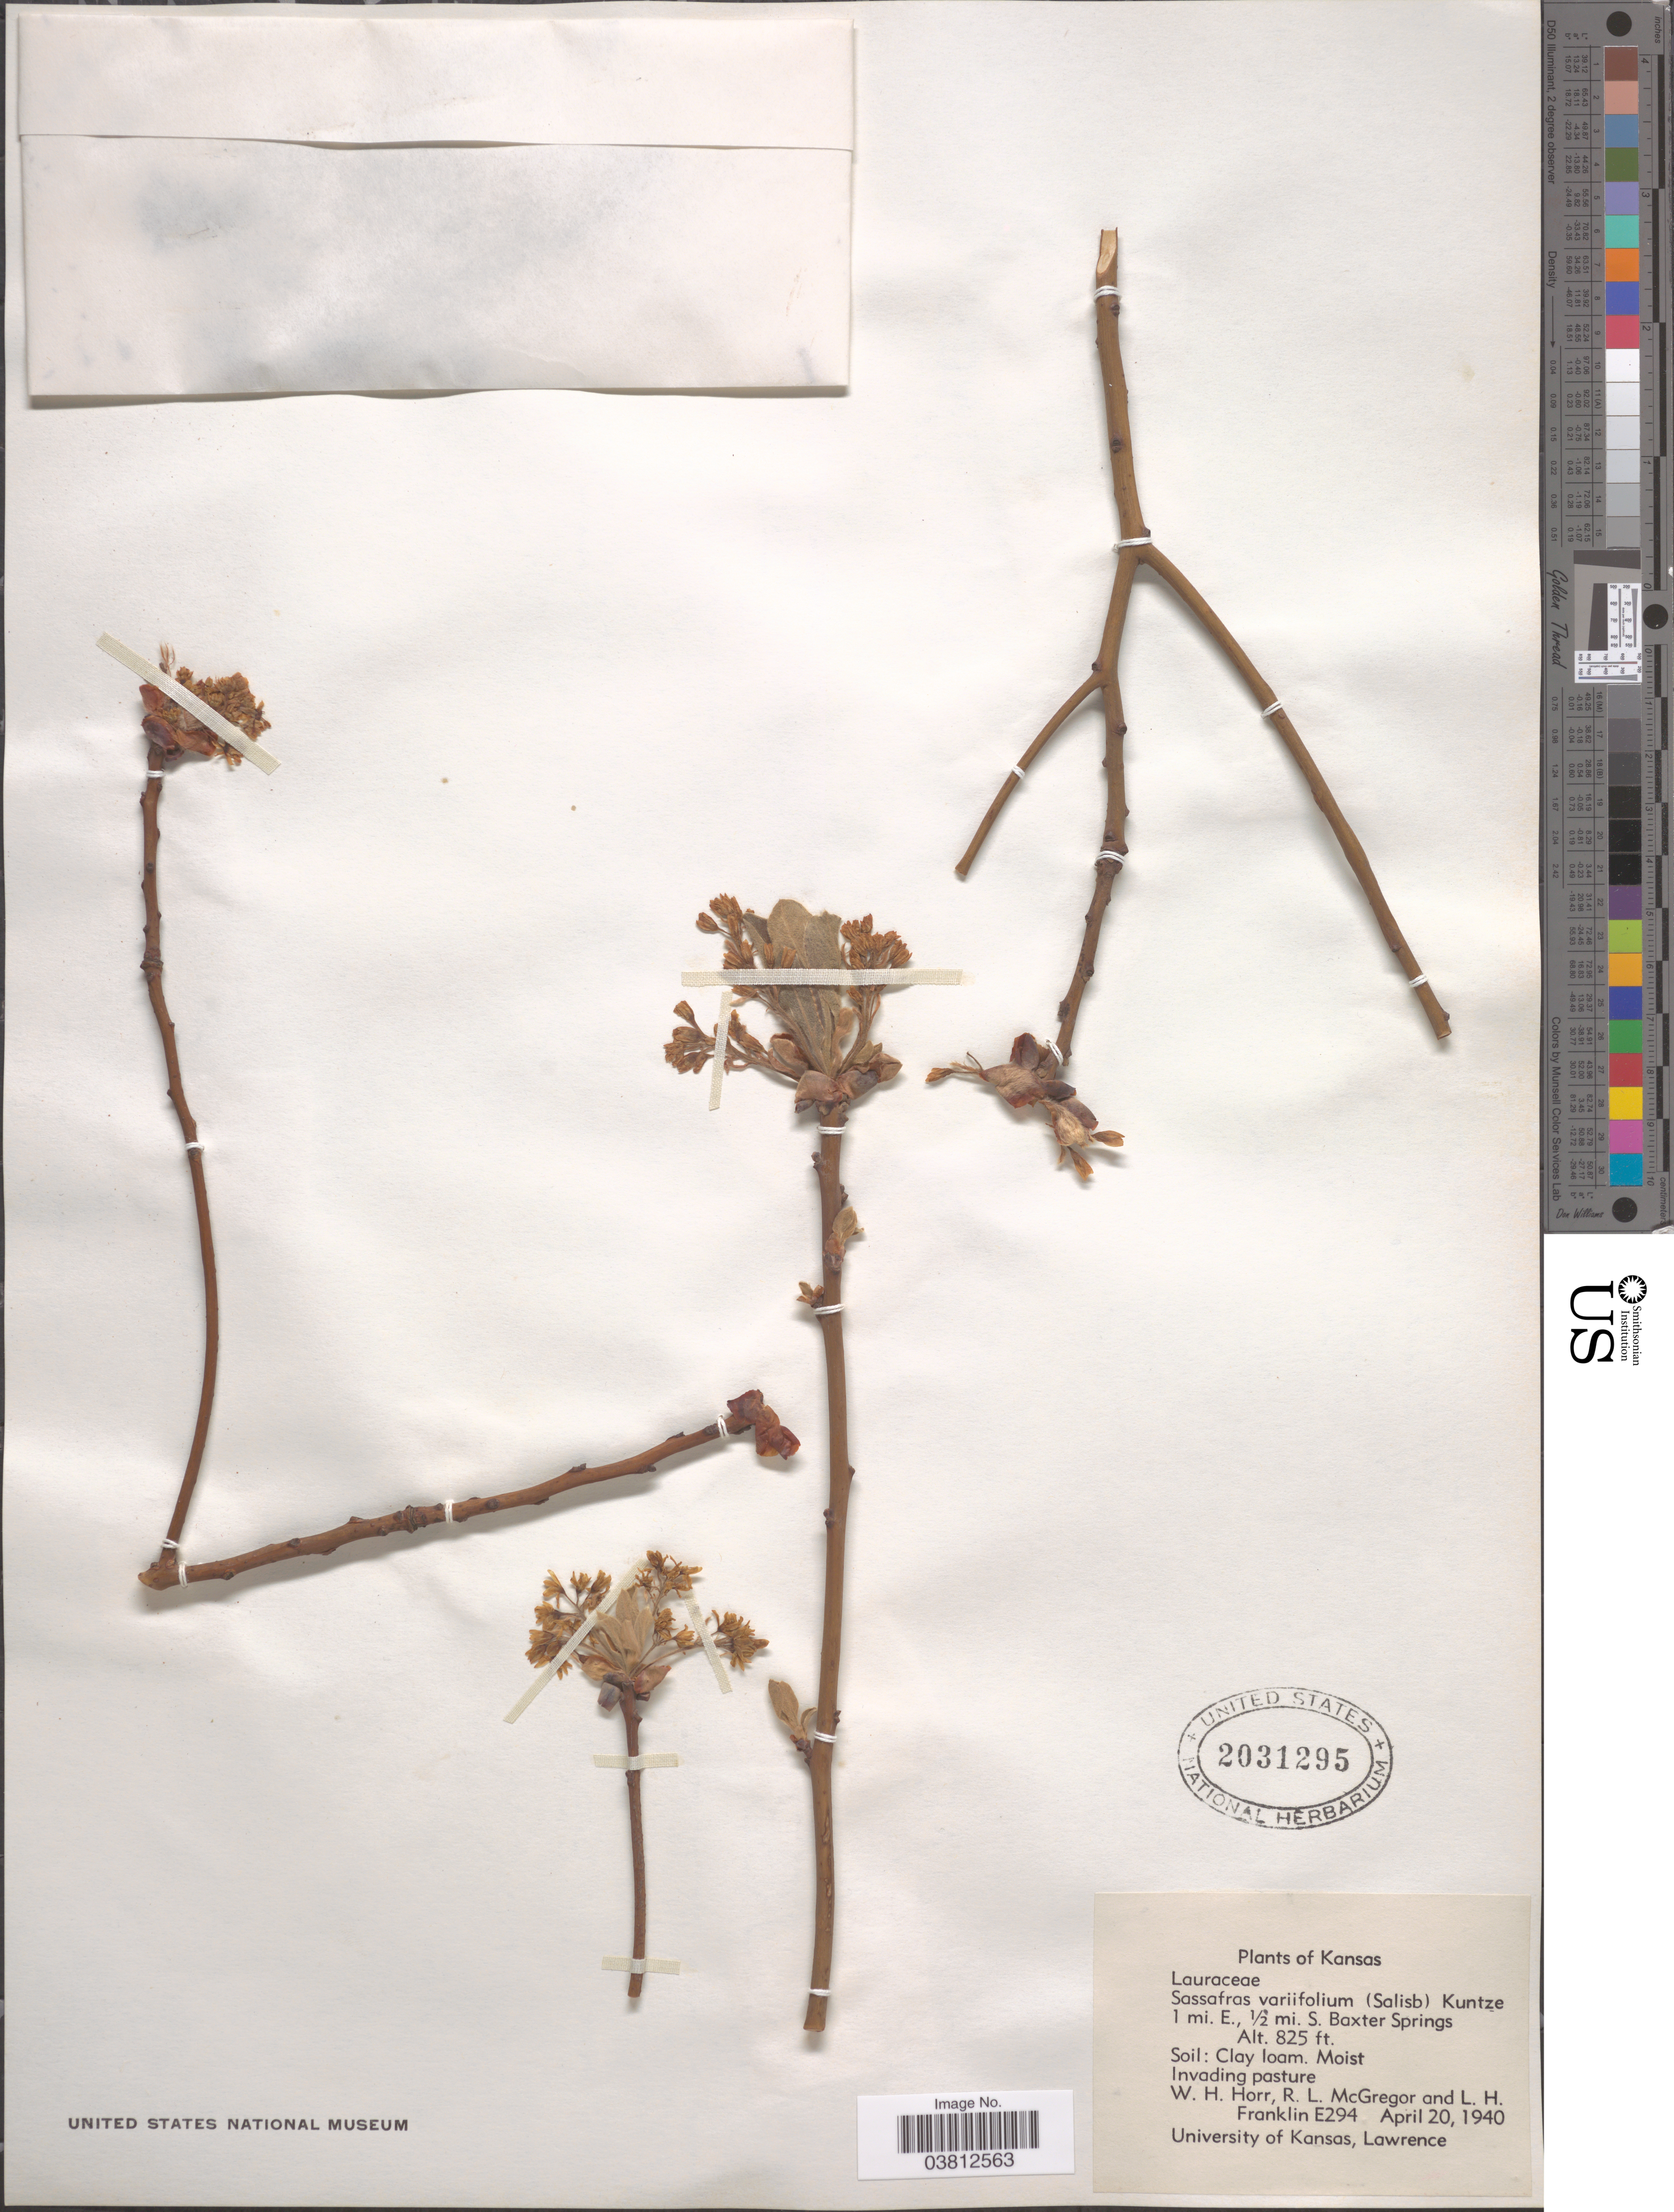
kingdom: Plantae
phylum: Tracheophyta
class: Magnoliopsida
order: Laurales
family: Lauraceae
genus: Sassafras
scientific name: Sassafras albidum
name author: (Nutt.) Nees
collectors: W. H. Horr, R. McGregor & L. H. Franklin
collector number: E294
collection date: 1940-04-20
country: United States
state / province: Kansas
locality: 1 mi. E., ½ mi. S. Baxter Springs.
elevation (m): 251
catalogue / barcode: US 2031295